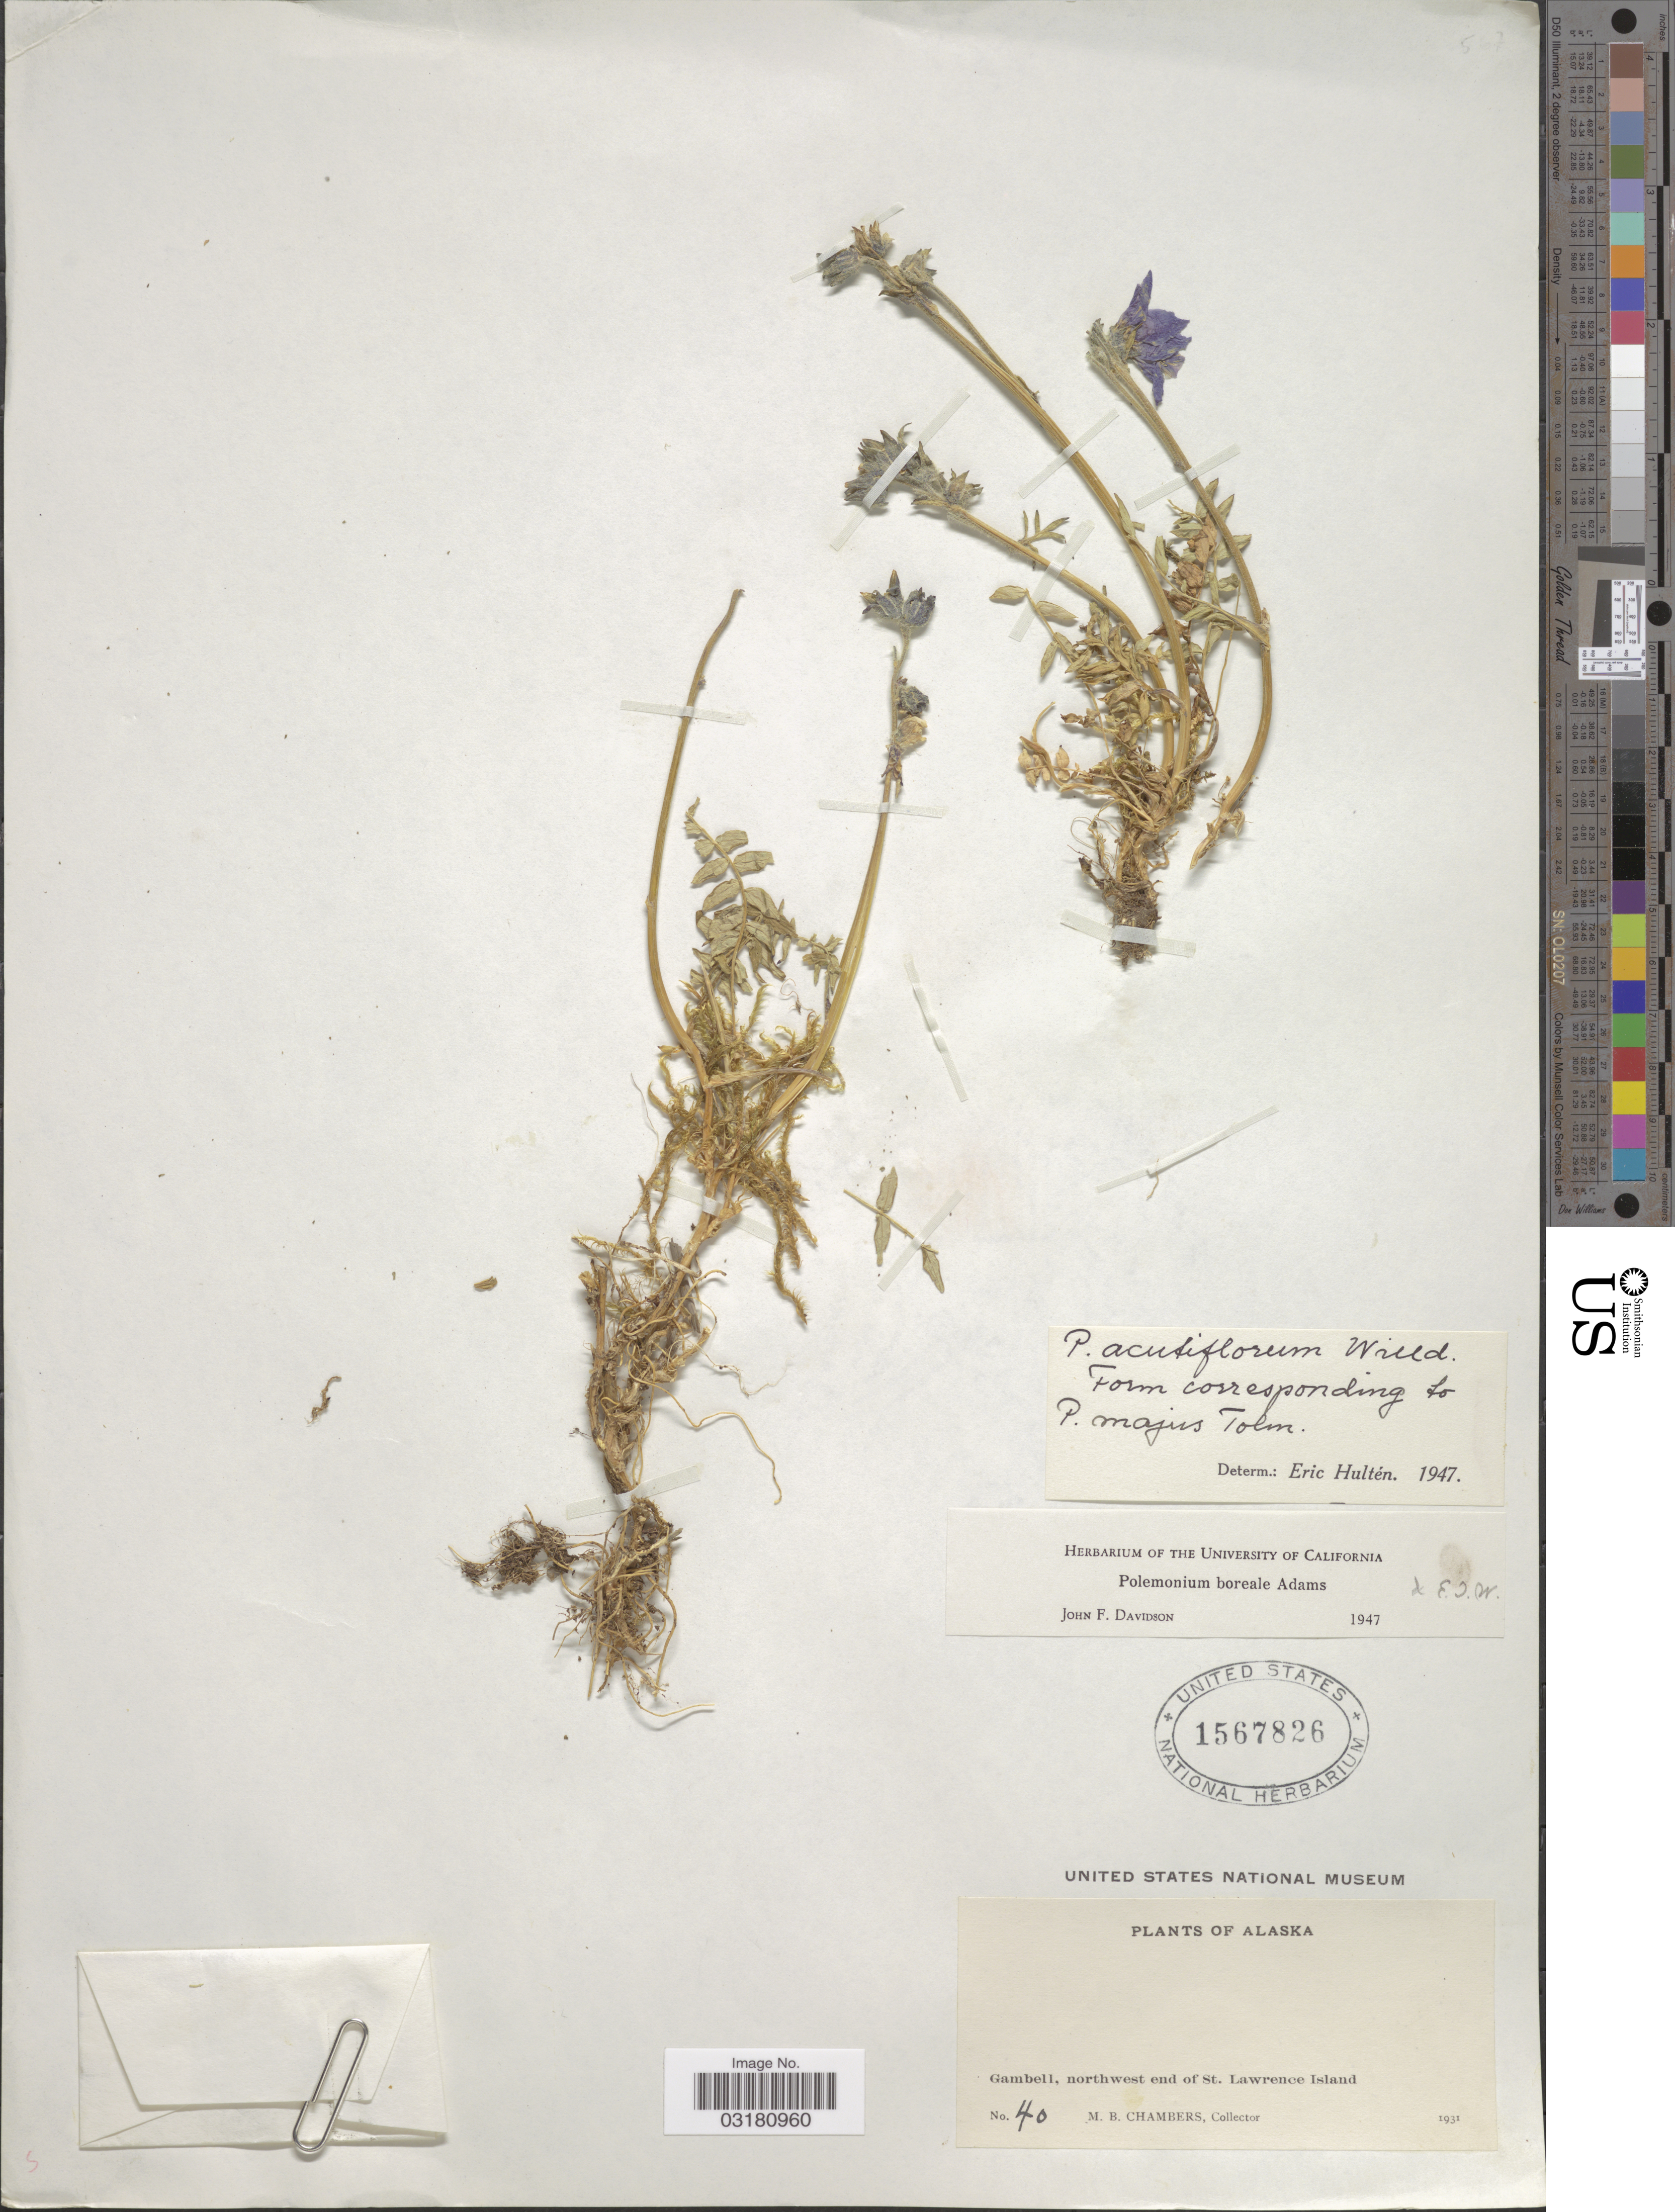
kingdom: Plantae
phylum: Tracheophyta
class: Magnoliopsida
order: Ericales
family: Polemoniaceae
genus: Polemonium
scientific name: Polemonium boreale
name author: Adams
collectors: M. Chambers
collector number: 40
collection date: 1931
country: United States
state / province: Alaska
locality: Gambell, northwest end of St. Lawrence Island.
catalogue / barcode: US 1567826